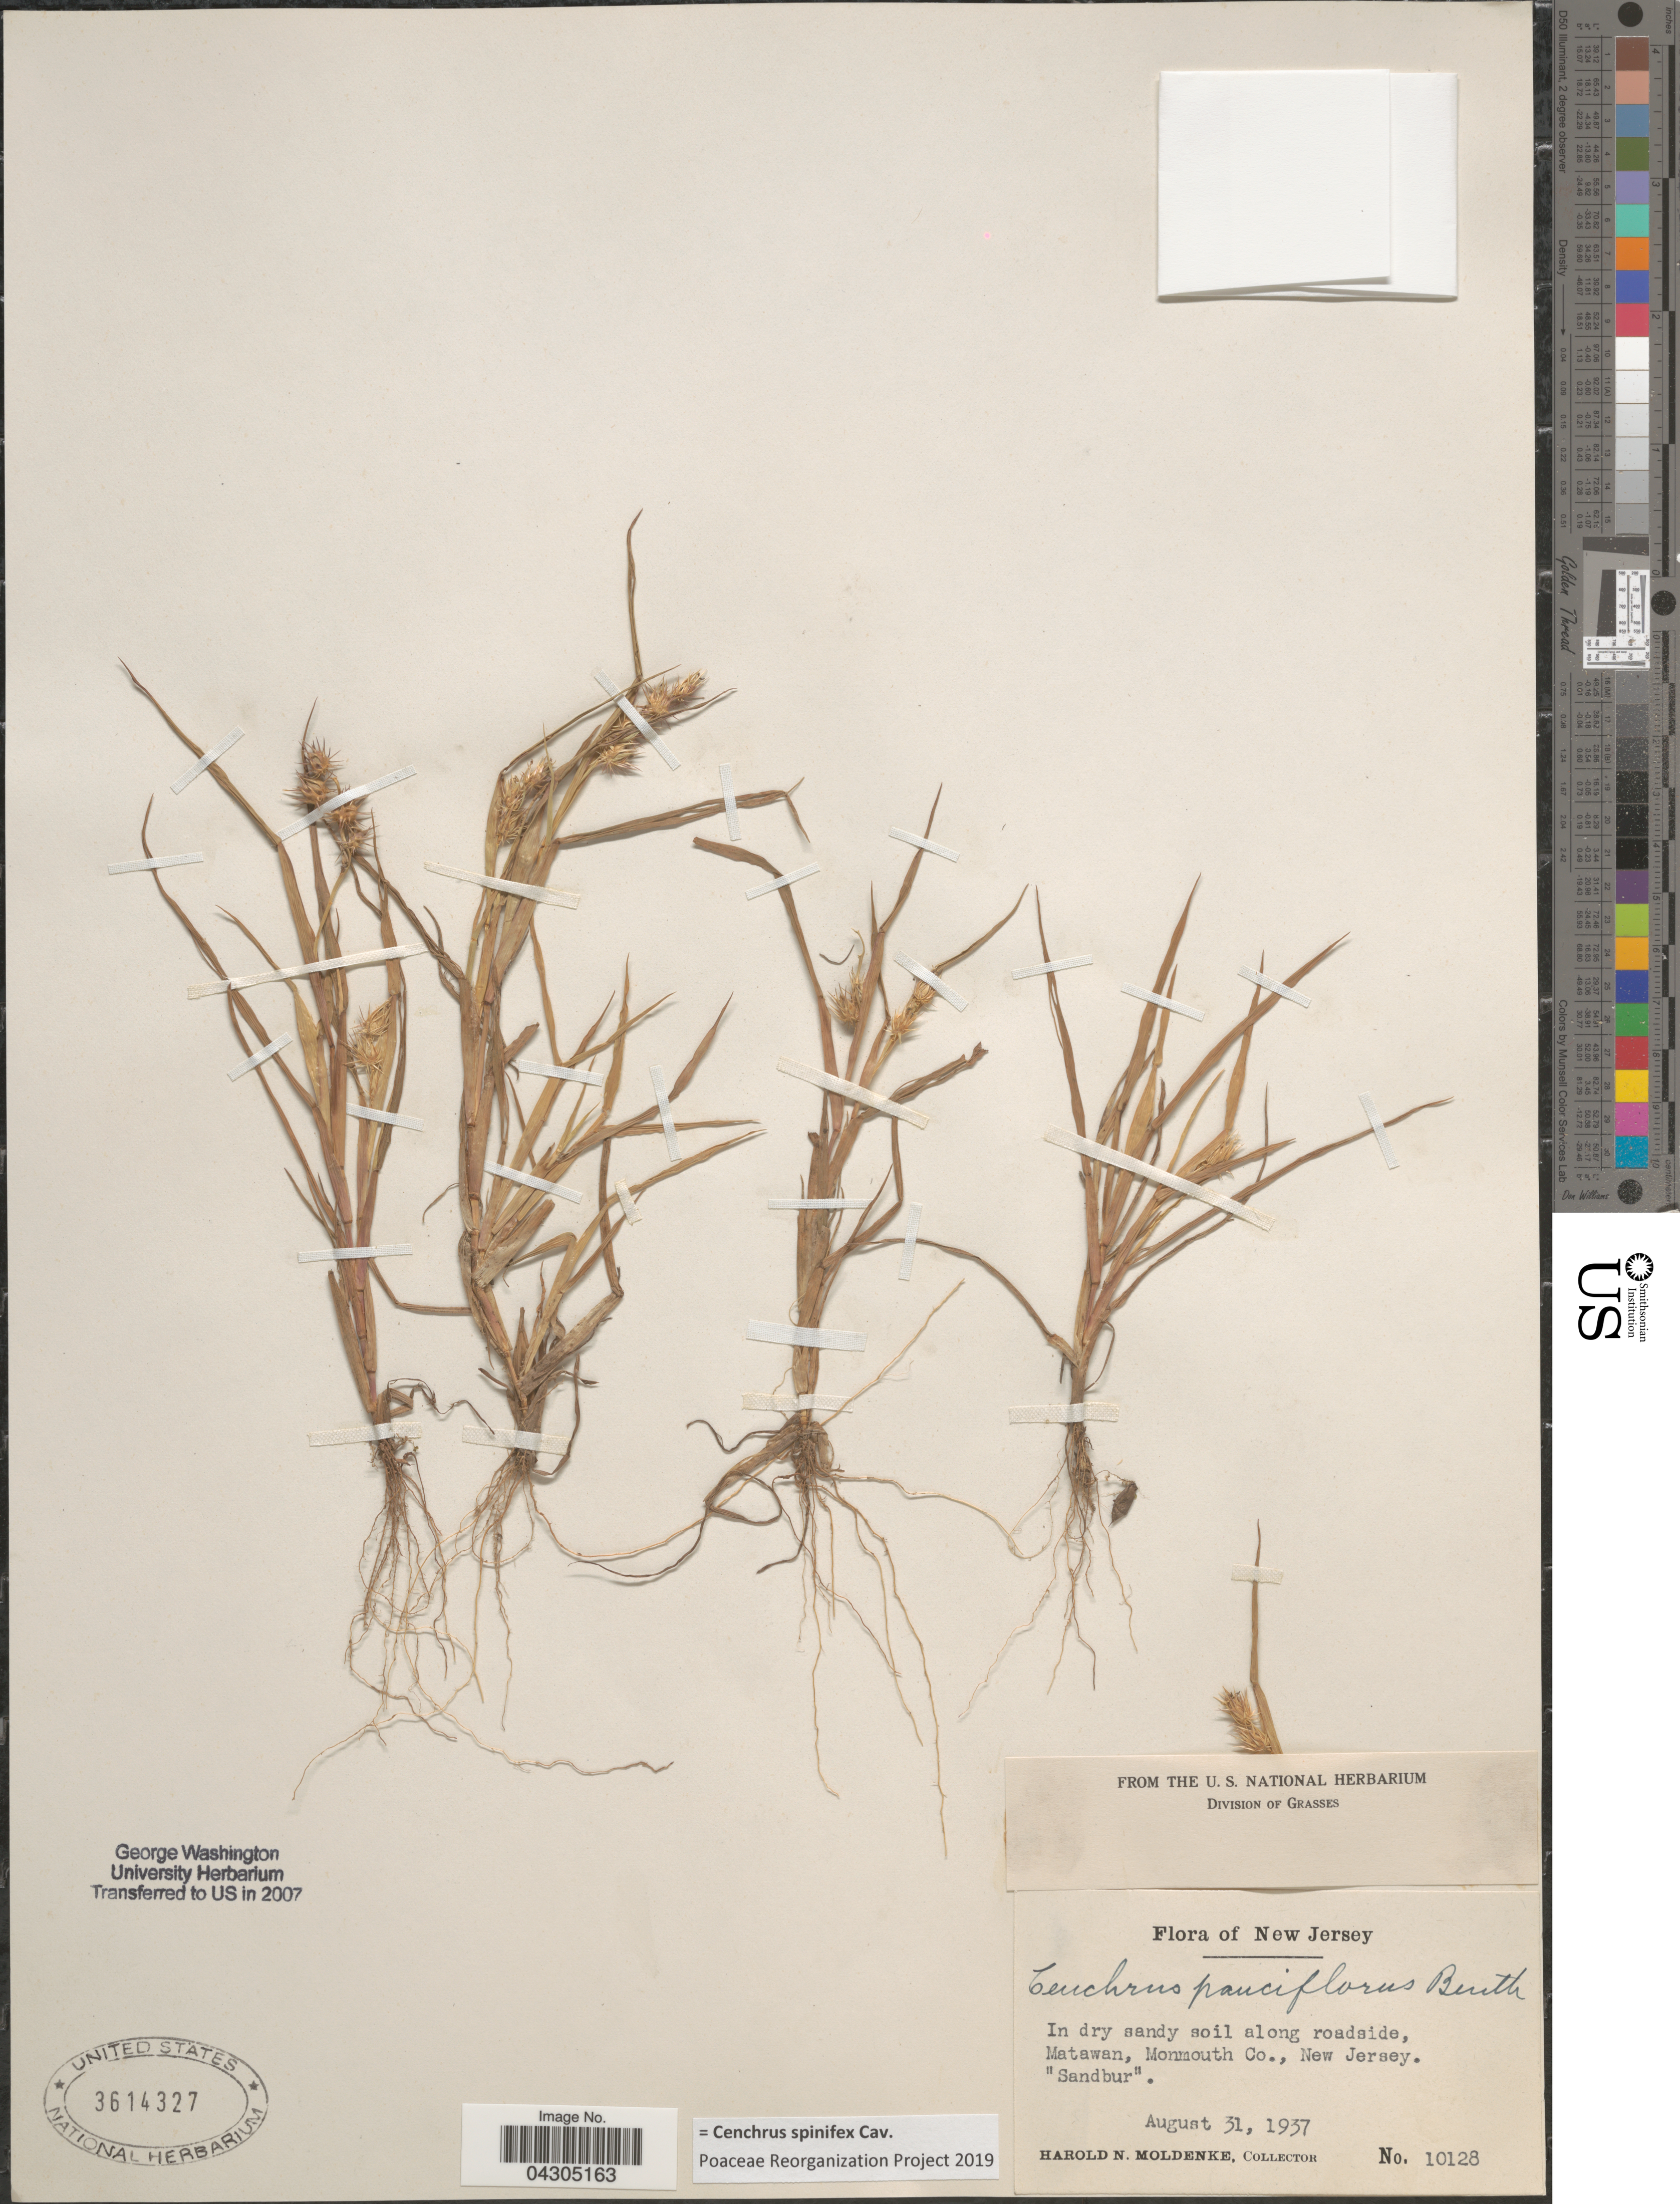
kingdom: Plantae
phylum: Tracheophyta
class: Liliopsida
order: Poales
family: Poaceae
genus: Cenchrus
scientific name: Cenchrus spinifex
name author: Cav.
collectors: H. N. Moldenke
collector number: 10128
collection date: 1957-08-31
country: United States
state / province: New Jersey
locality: In dry sandy soil along roadside, Matawan, Monmouth Co.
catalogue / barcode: US 3614327